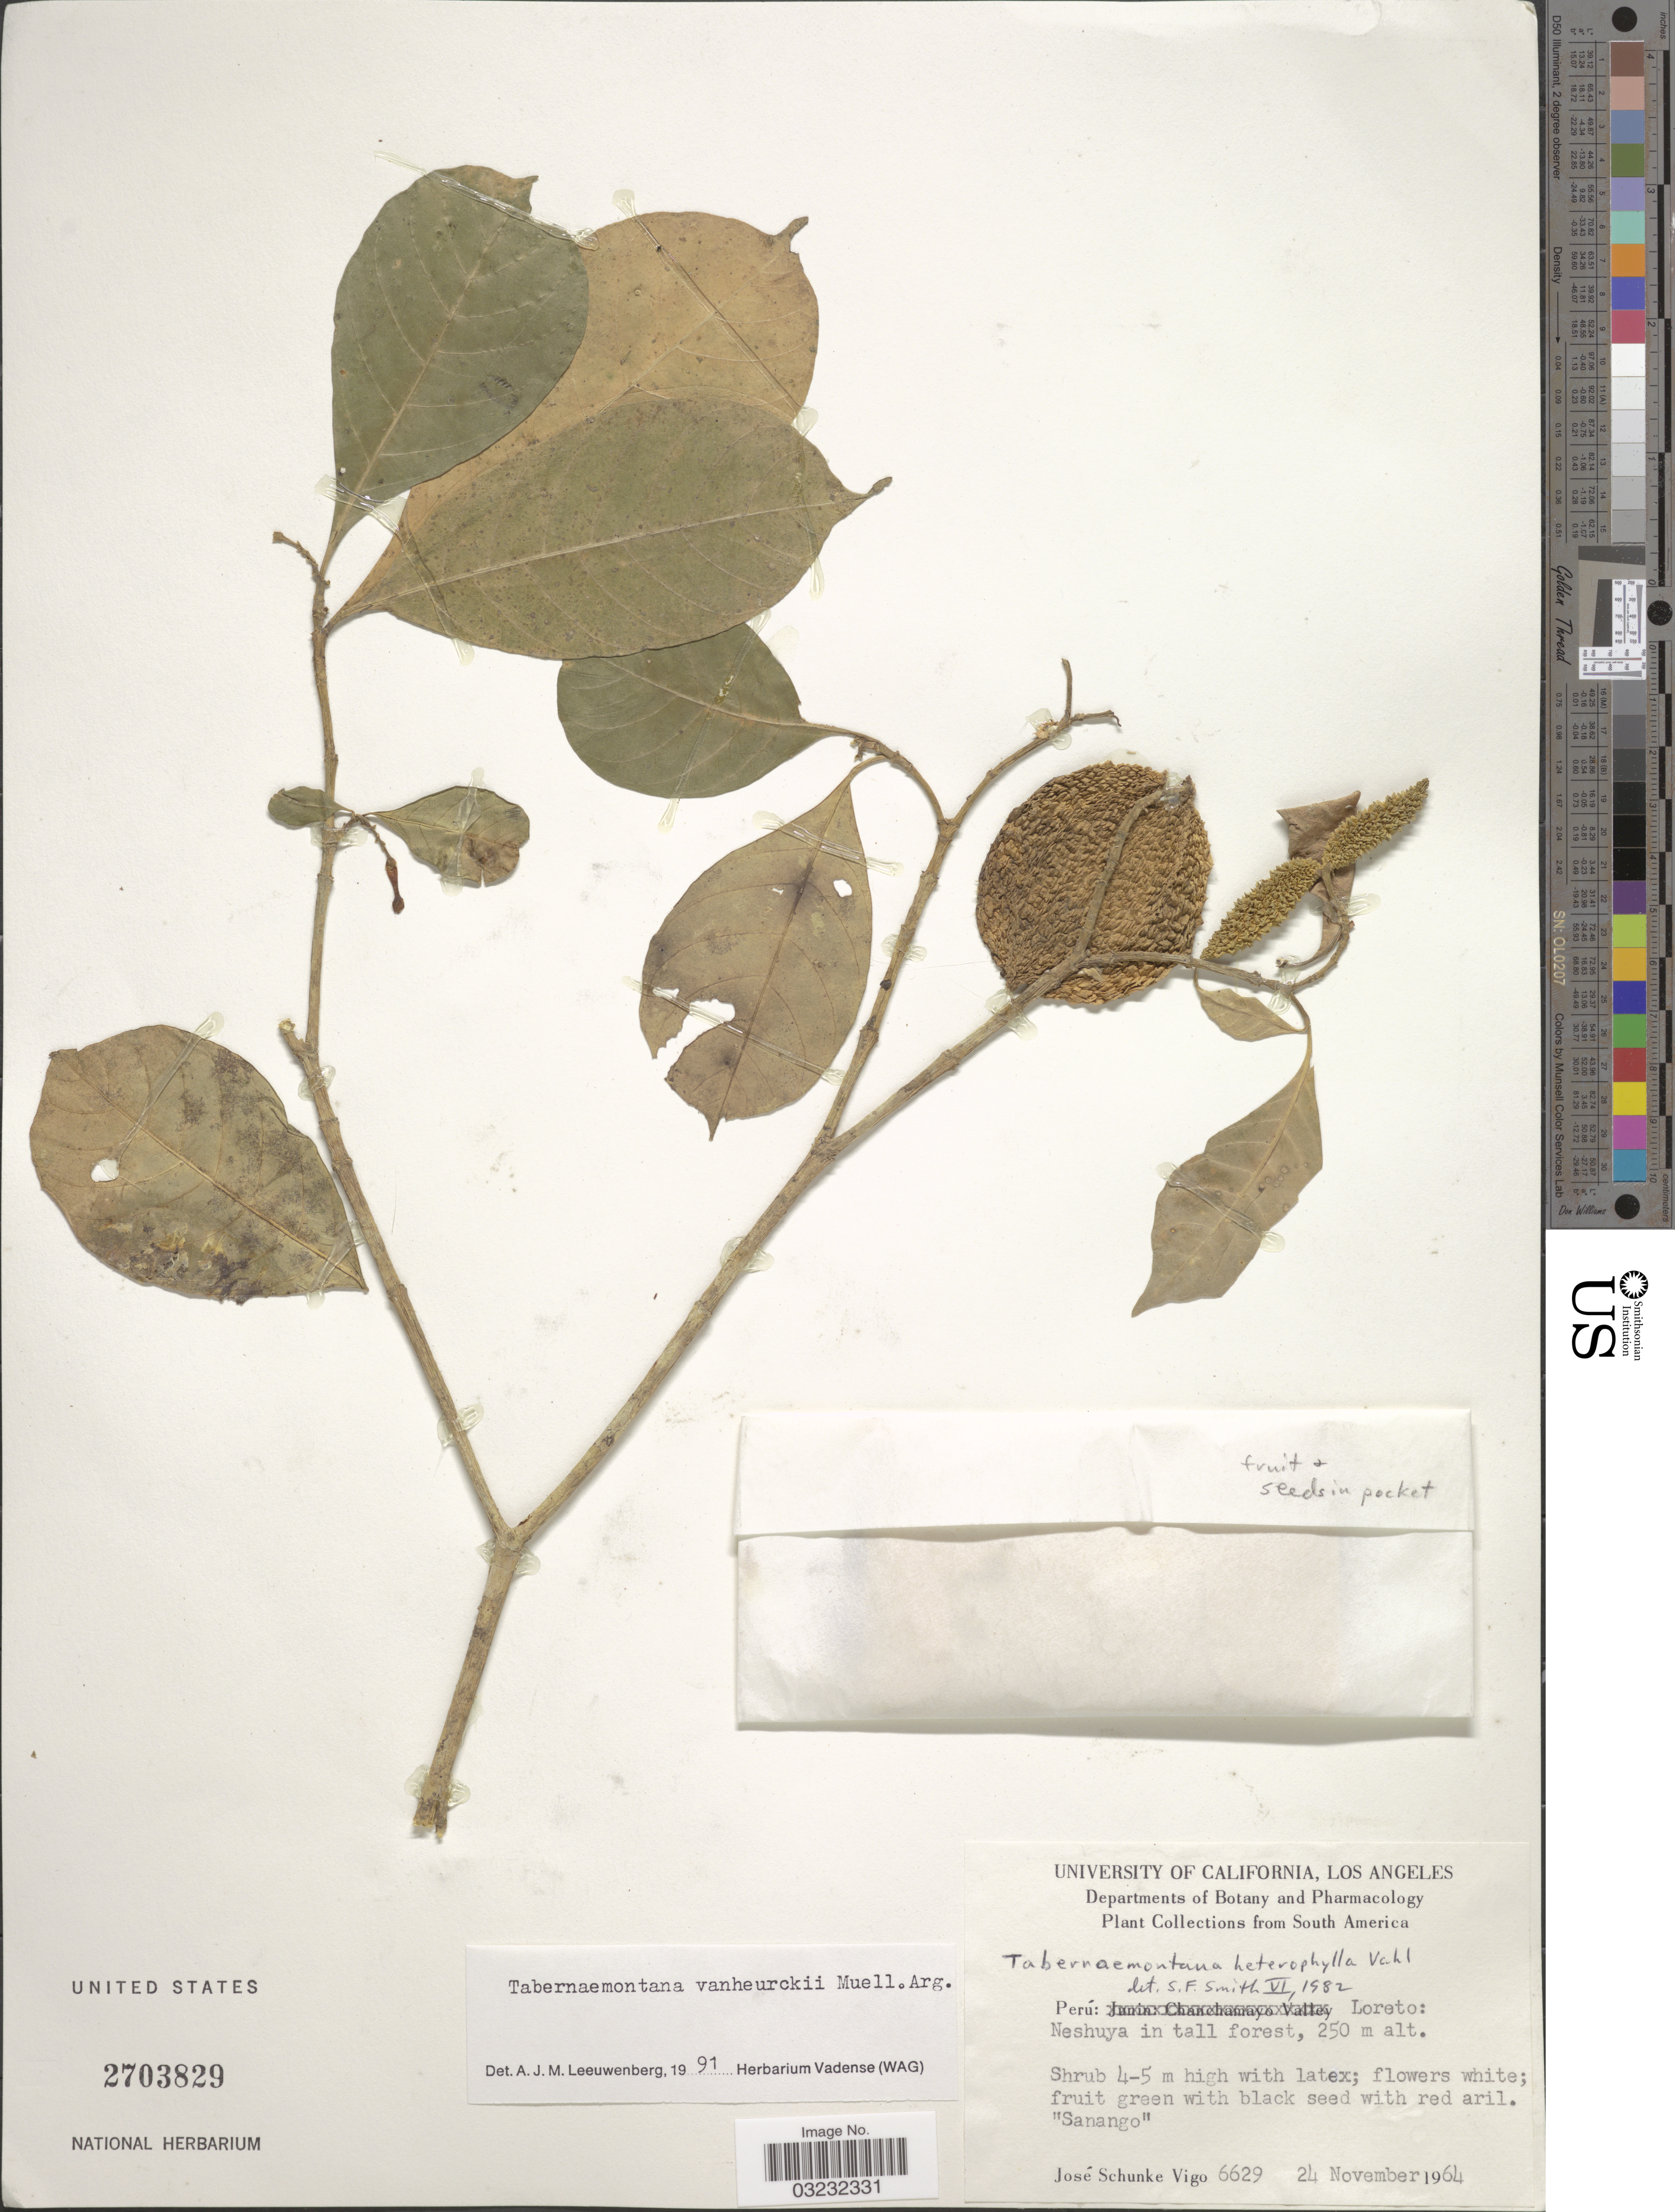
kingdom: Plantae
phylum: Tracheophyta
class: Magnoliopsida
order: Gentianales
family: Apocynaceae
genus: Tabernaemontana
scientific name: Tabernaemontana vanheurckii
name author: Müll. Arg.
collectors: J. Schunke Vigo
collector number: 6629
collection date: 1964-11-24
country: Peru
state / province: Loreto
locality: Neshuya in tall forest.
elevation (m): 250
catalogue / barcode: US 2703829